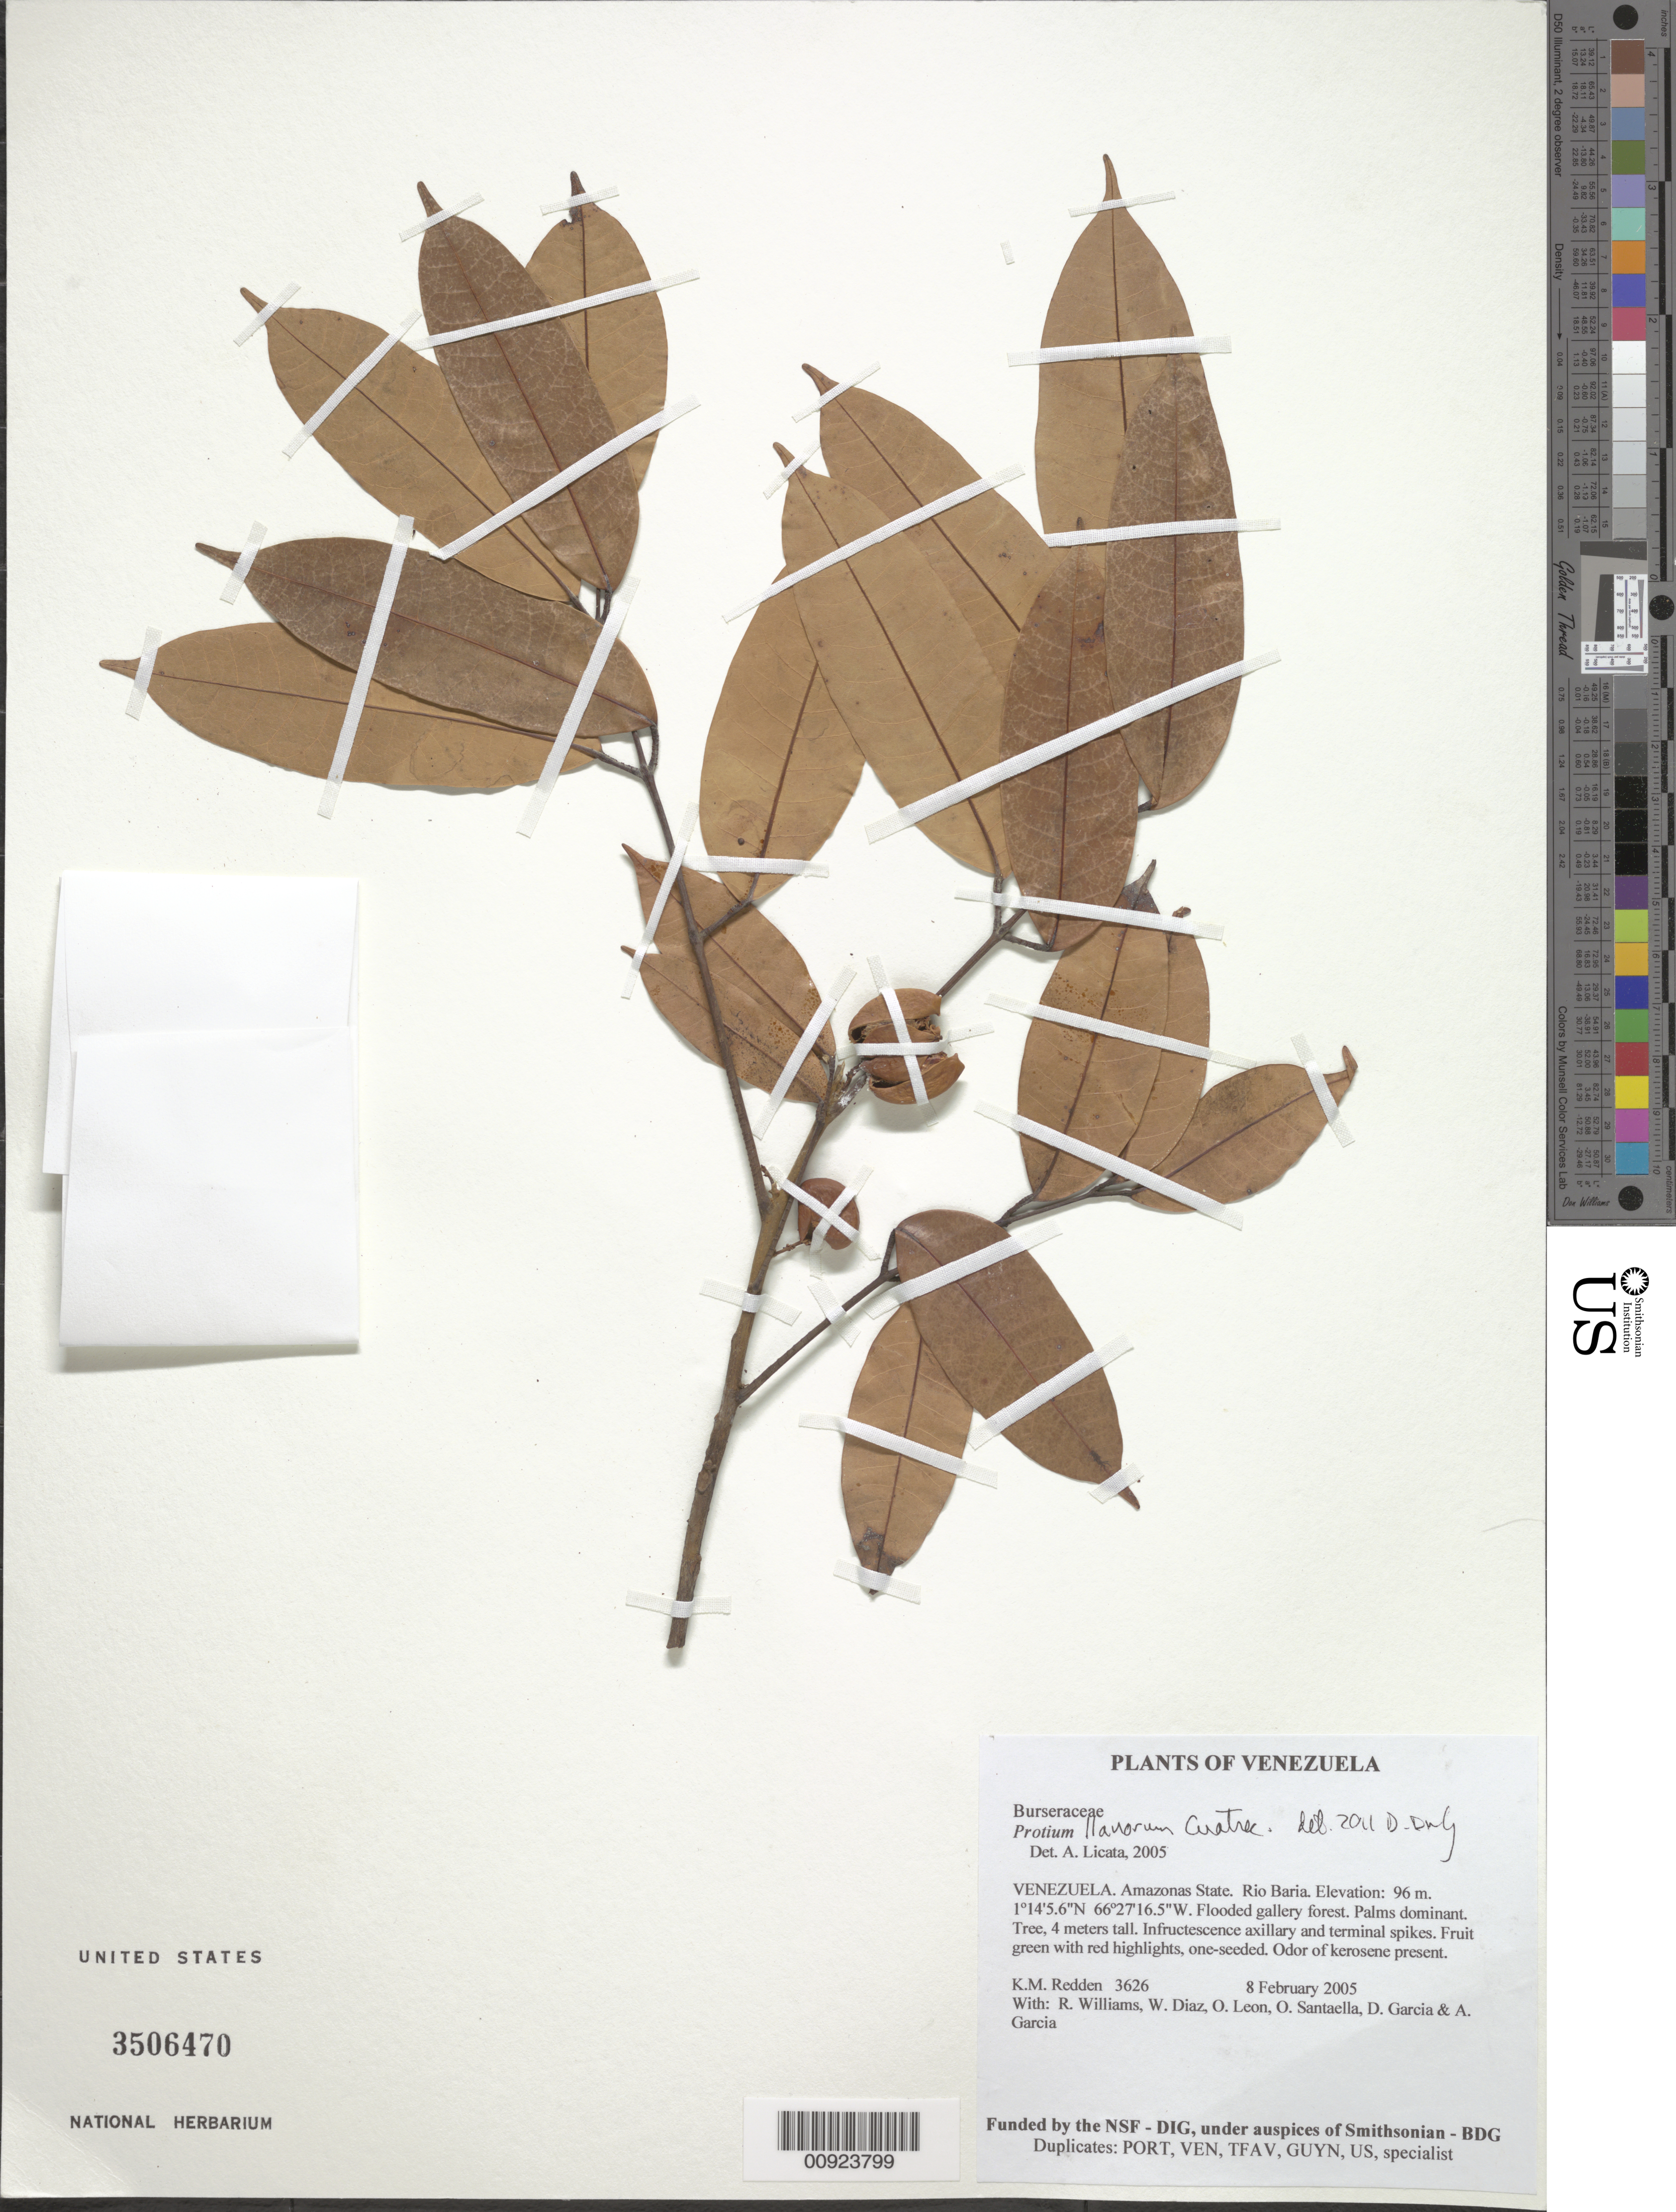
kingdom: Plantae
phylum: Tracheophyta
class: Magnoliopsida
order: Sapindales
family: Burseraceae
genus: Tetragastris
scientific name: Tetragastris sp.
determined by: Daly, D. C.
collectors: K. M. Redden, R. Williams, W. Díaz P., O. León, O. Santaella, D. Garcia & A. Garcia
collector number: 3626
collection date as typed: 8 February 2005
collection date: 2005-02-08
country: Venezuela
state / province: Amazonas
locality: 20 - Rio Baria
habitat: Flooded gallery forest. Palms dominant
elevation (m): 96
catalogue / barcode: US 3506470